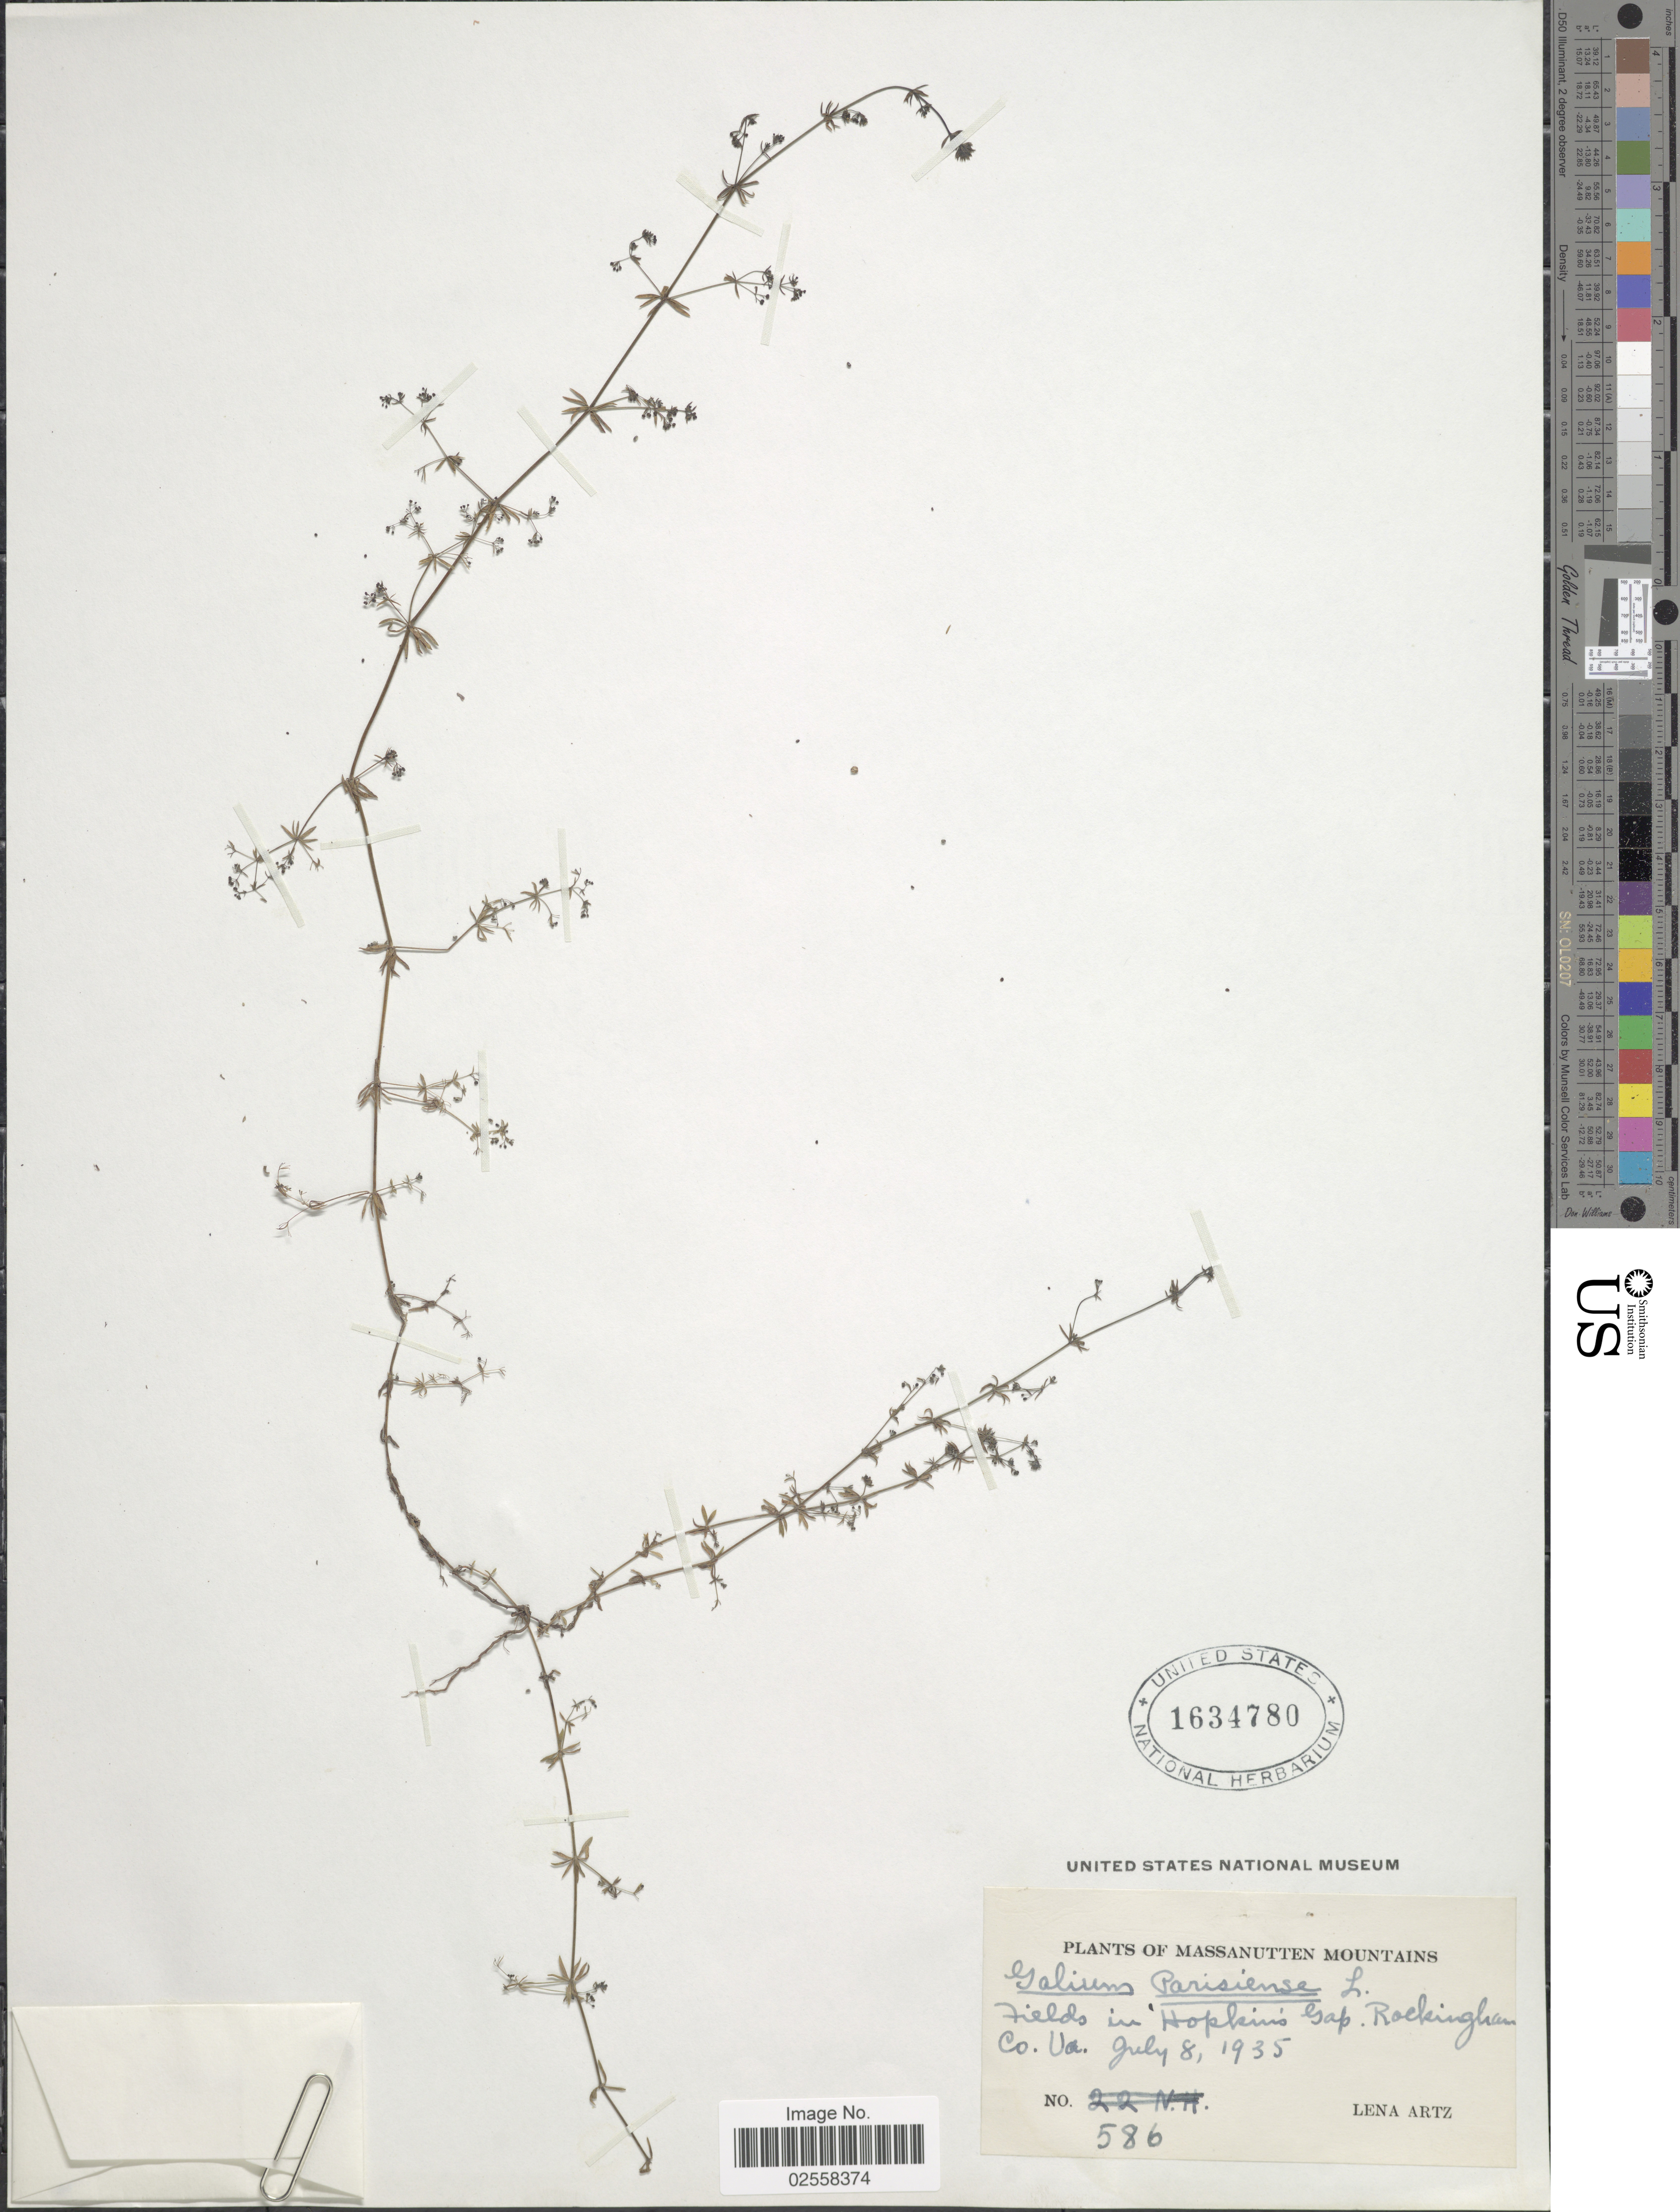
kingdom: Plantae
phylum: Tracheophyta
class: Magnoliopsida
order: Gentianales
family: Rubiaceae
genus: Galium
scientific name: Galium parisiense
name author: L.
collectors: L. Artz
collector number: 586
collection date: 1935-07-08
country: United States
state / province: Virginia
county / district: Rockingham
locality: Massanutten Mountains, fields in Hopkins Gap, Rockingham Co, Va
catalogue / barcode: US 1634780